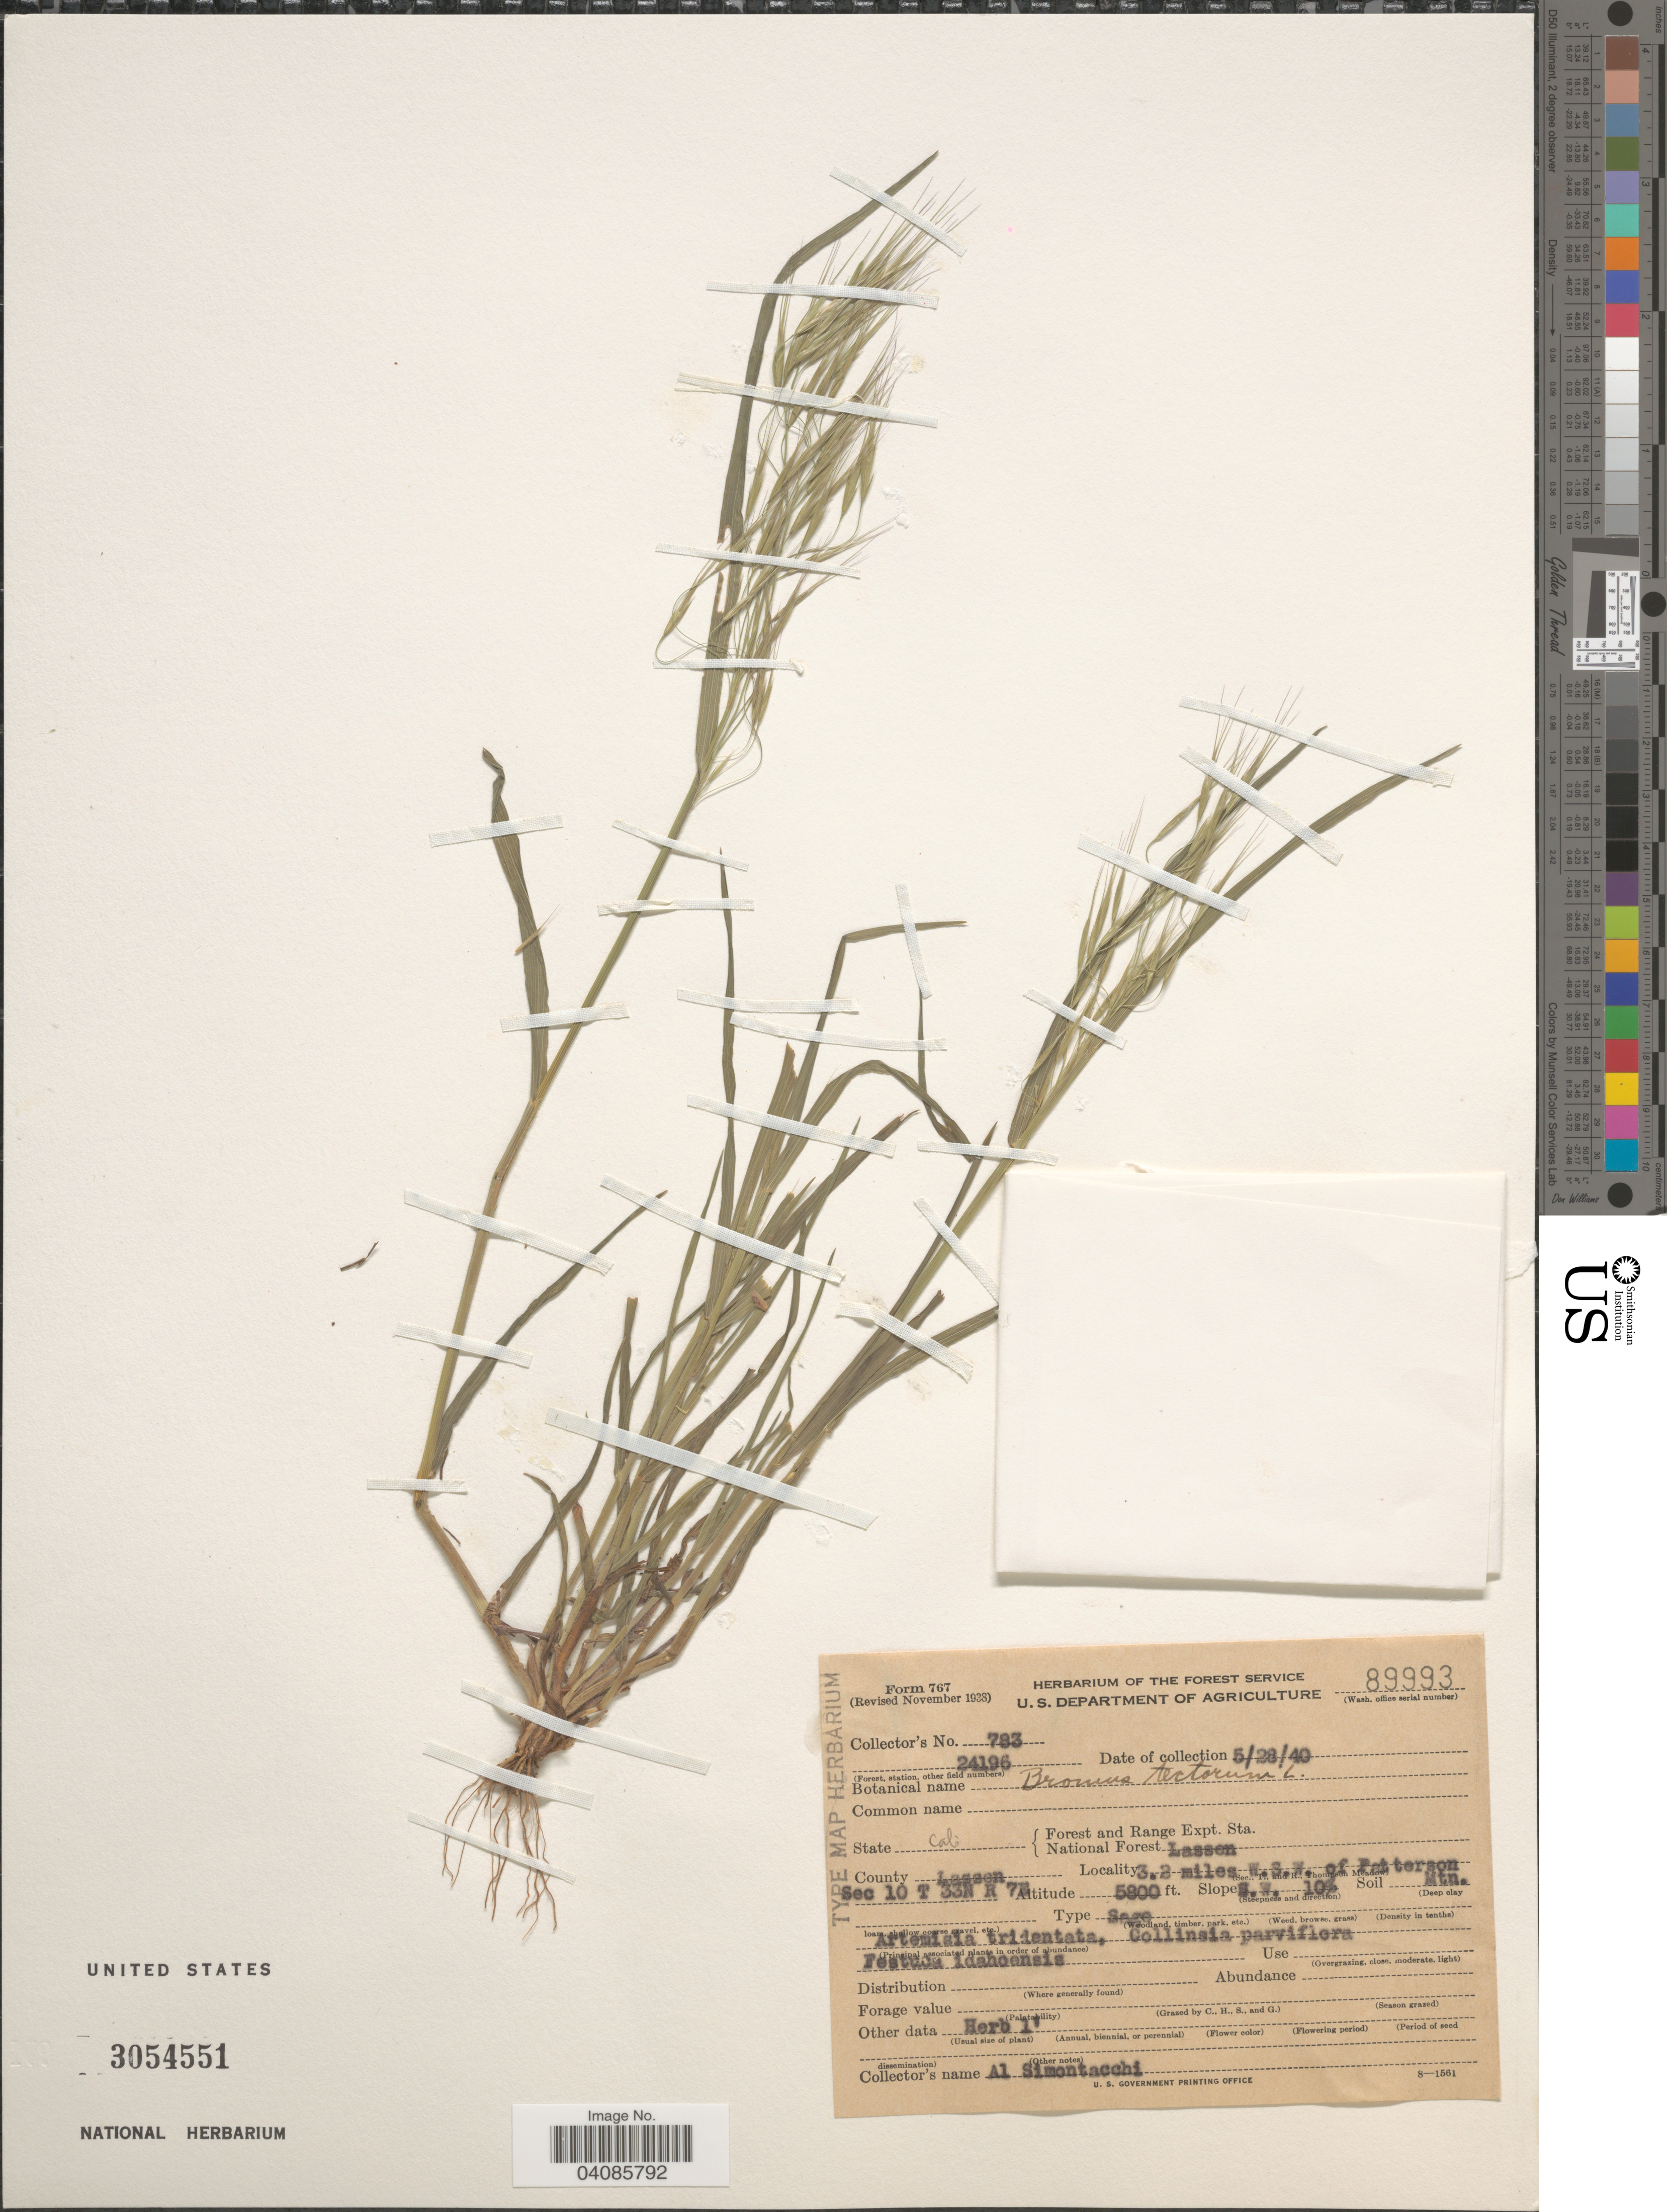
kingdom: Plantae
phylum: Tracheophyta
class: Liliopsida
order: Poales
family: Poaceae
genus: Bromus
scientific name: Bromus tectorum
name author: L.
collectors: Al Simontacchi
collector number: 783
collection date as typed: Transcribed d/m/y: 28/5/40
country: United States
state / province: California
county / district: Lassen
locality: Forest and Range Expt. Sta. National Forest Lassen. County Lassen. 3.2 miles W.S.W. of Patterson Mtn. Sec 10 T 33N R 7E. Slope S.W. 10%.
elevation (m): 1768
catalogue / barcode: US 3054551